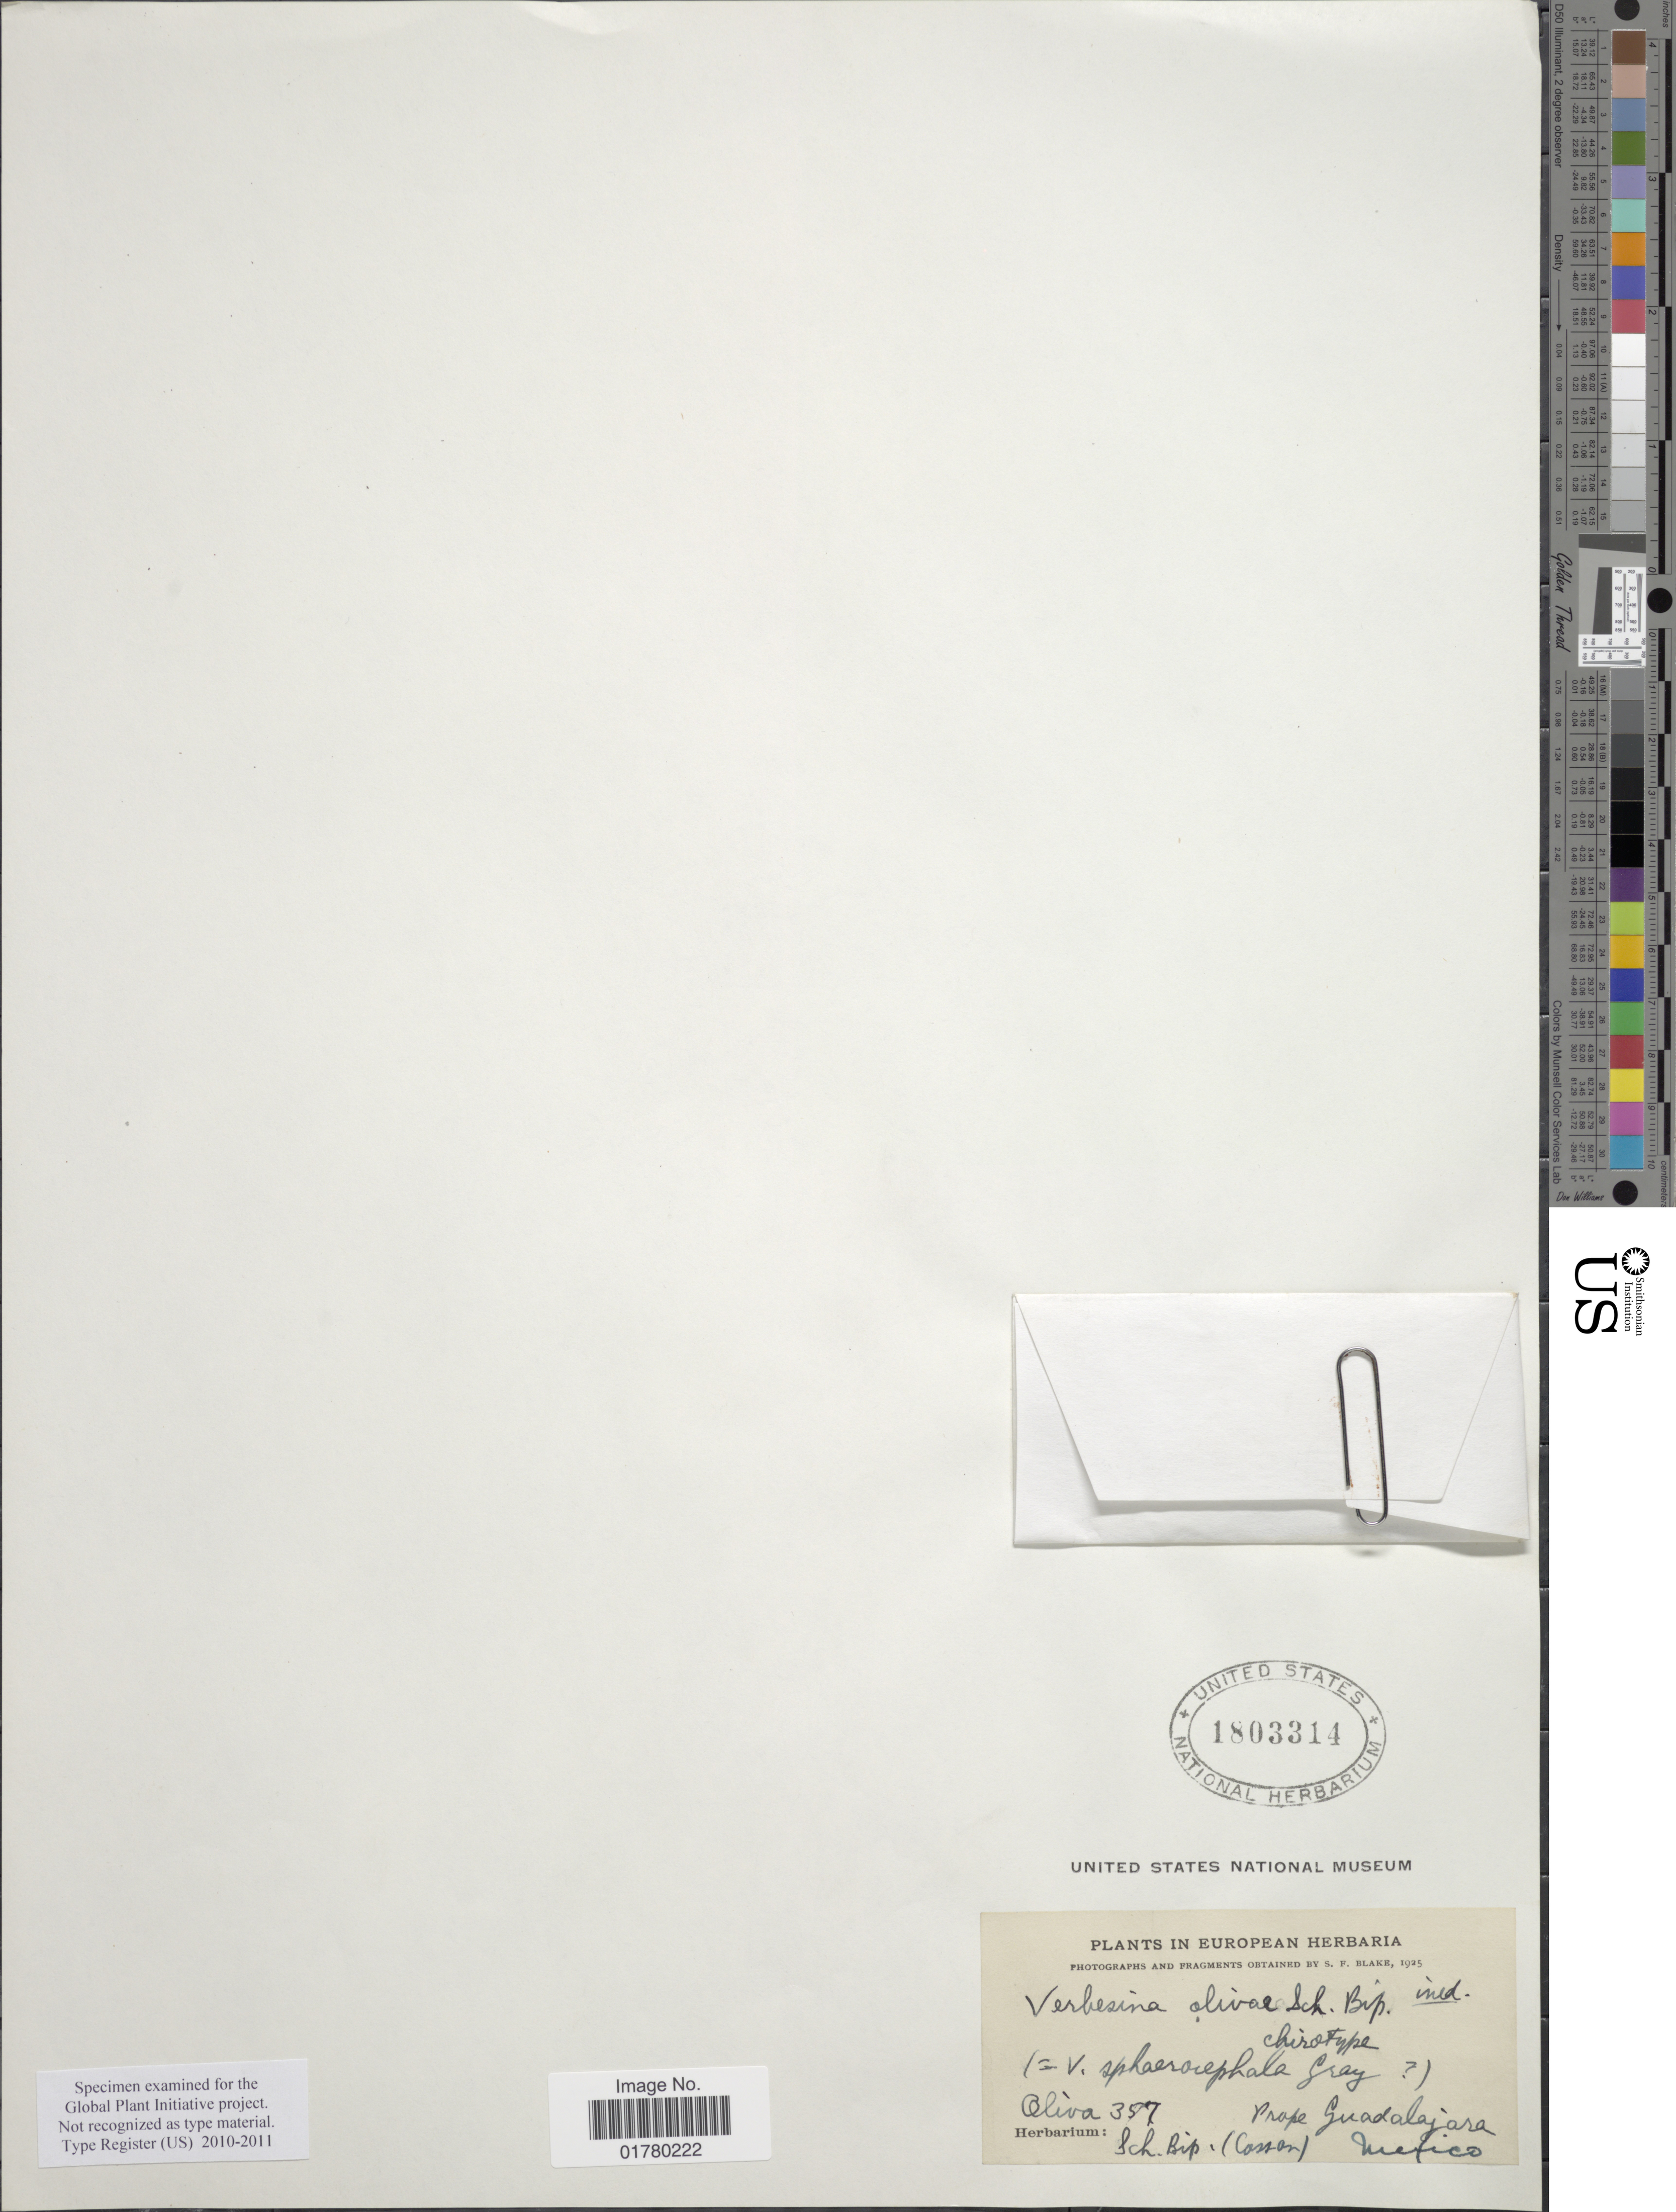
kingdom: Plantae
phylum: Tracheophyta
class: Magnoliopsida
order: Asterales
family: Asteraceae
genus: Verbesina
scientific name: Verbesina sphaerocephala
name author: A. Gray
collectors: -. Oliva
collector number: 357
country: Mexico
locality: Prope Guadalajara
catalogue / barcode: US 1803314